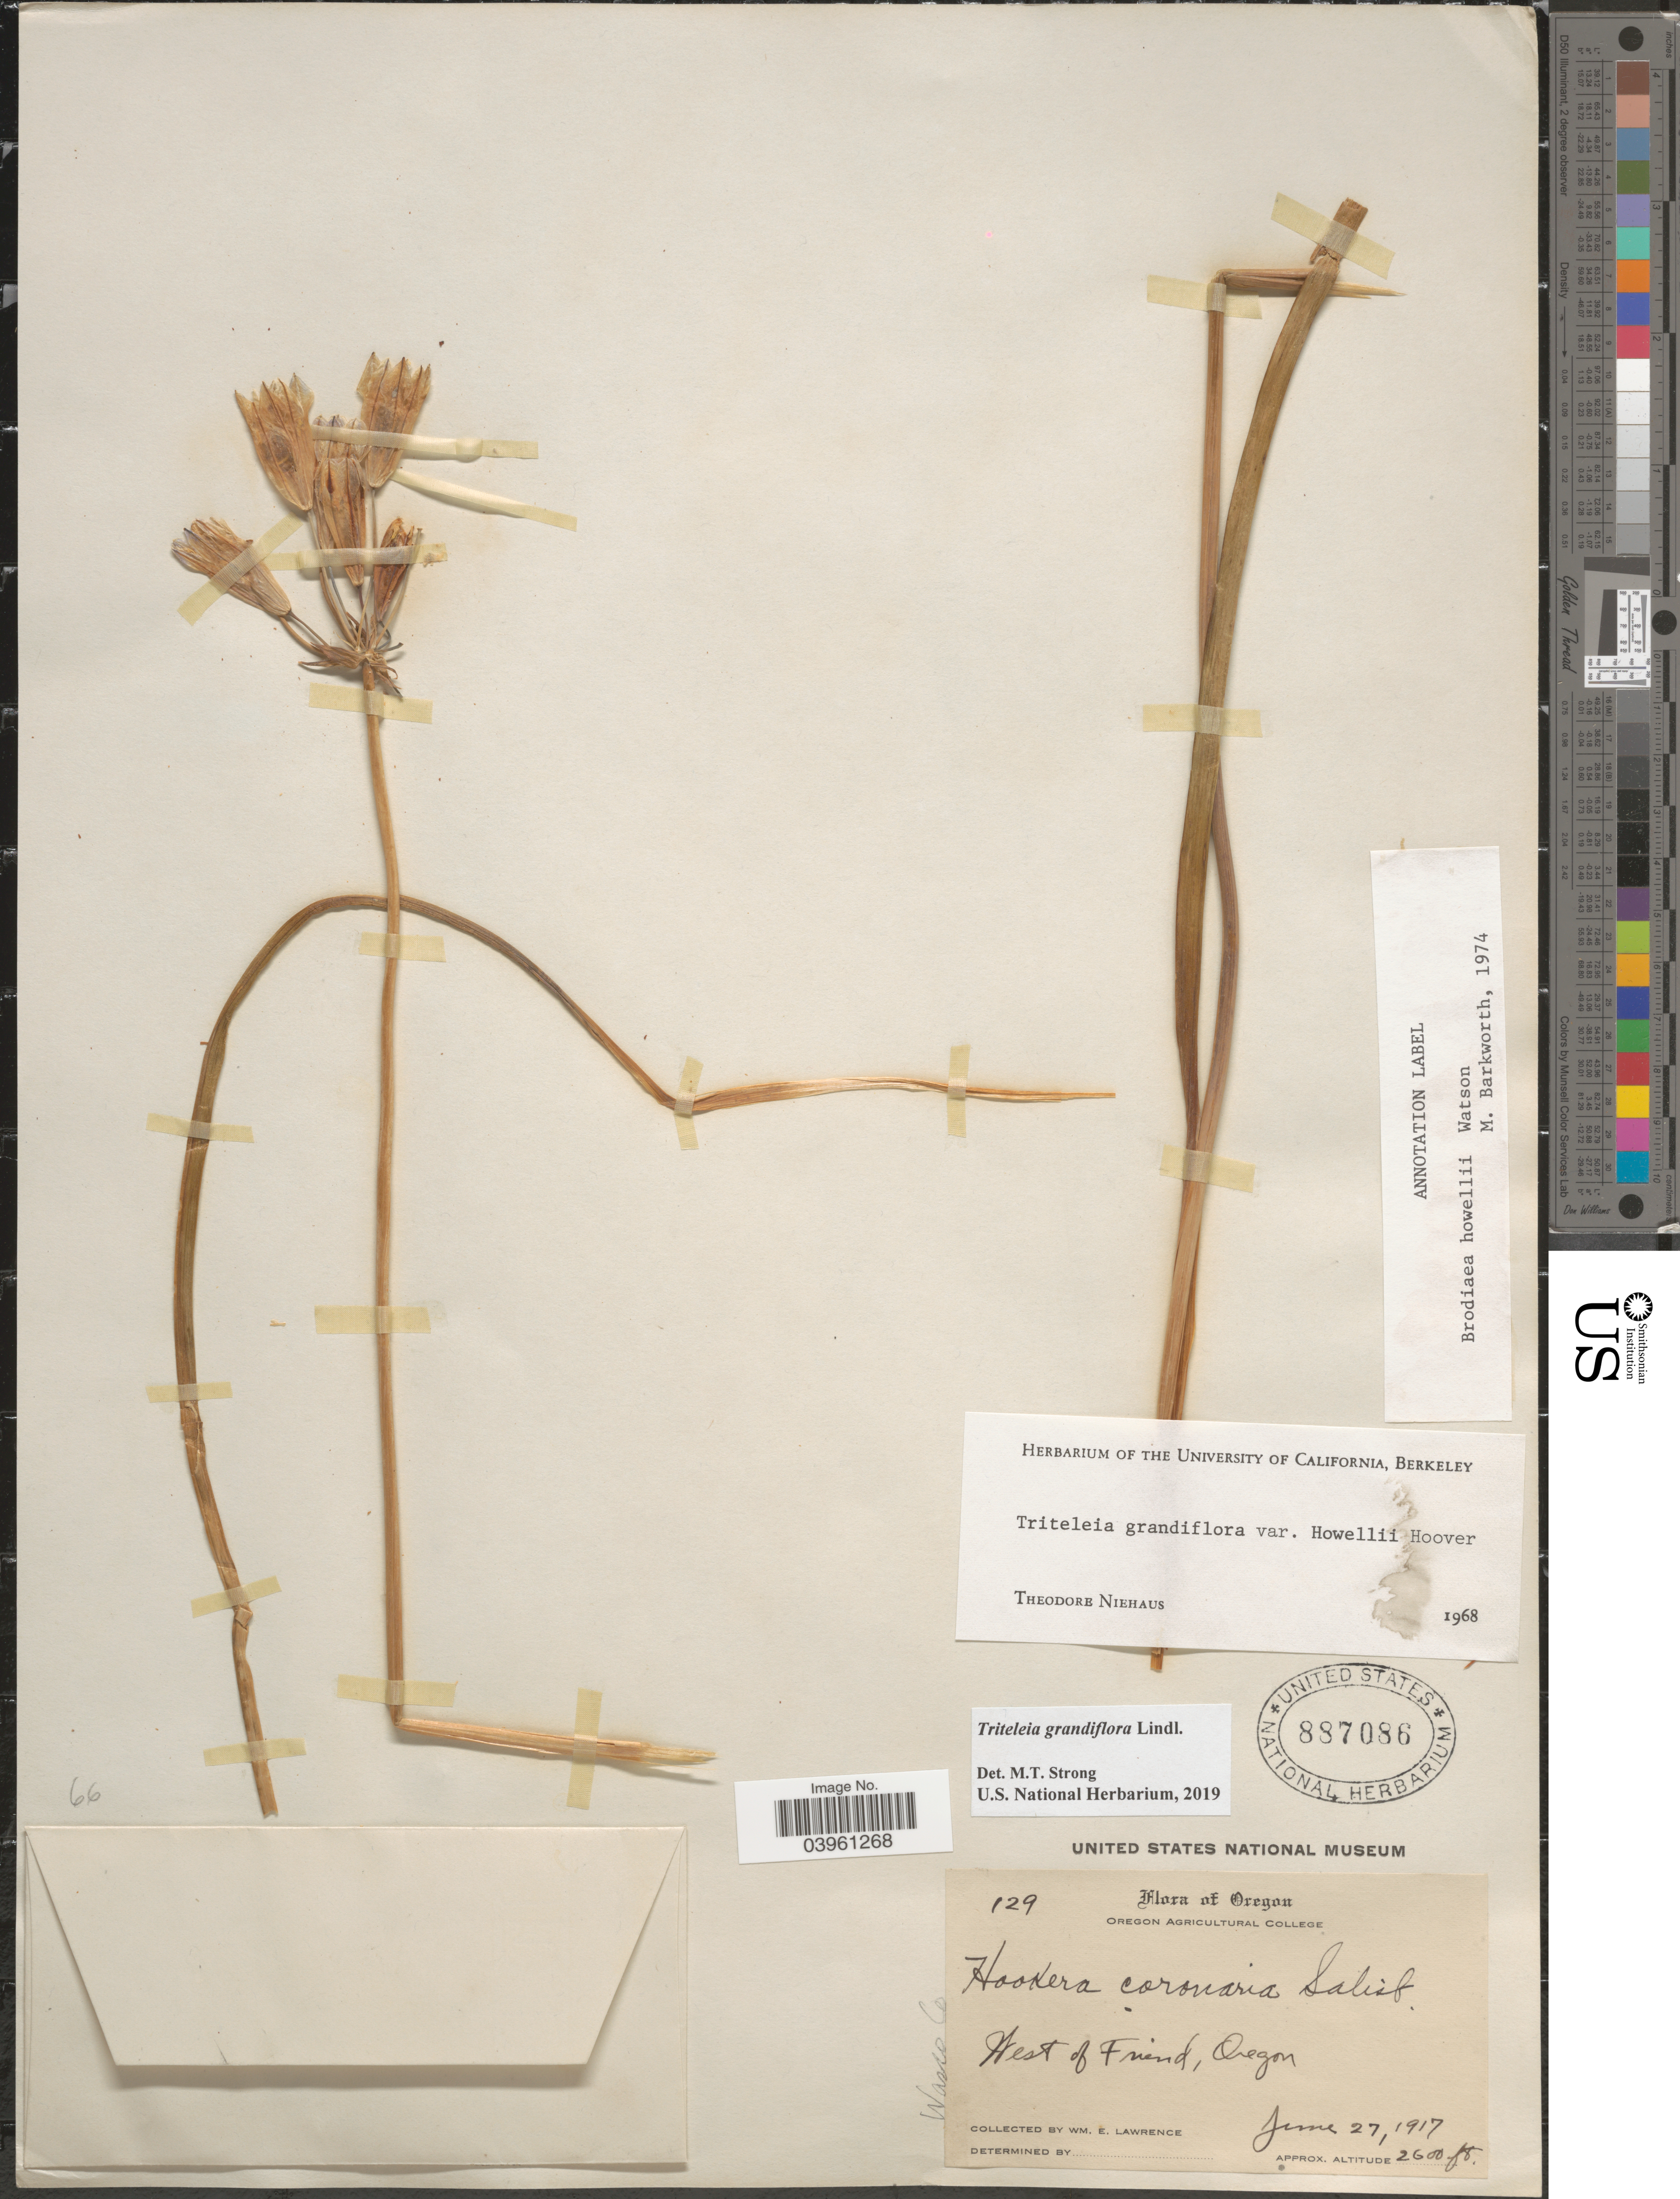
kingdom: Plantae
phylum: Tracheophyta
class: Liliopsida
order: Asparagales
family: Asparagaceae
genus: Triteleia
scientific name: Triteleia grandiflora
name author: Lindl.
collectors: W. Lawrence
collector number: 129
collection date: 1917-06-27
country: United States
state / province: Oregon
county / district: Wasco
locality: Wasco Co. West of Friend.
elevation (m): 792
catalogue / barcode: US 887086